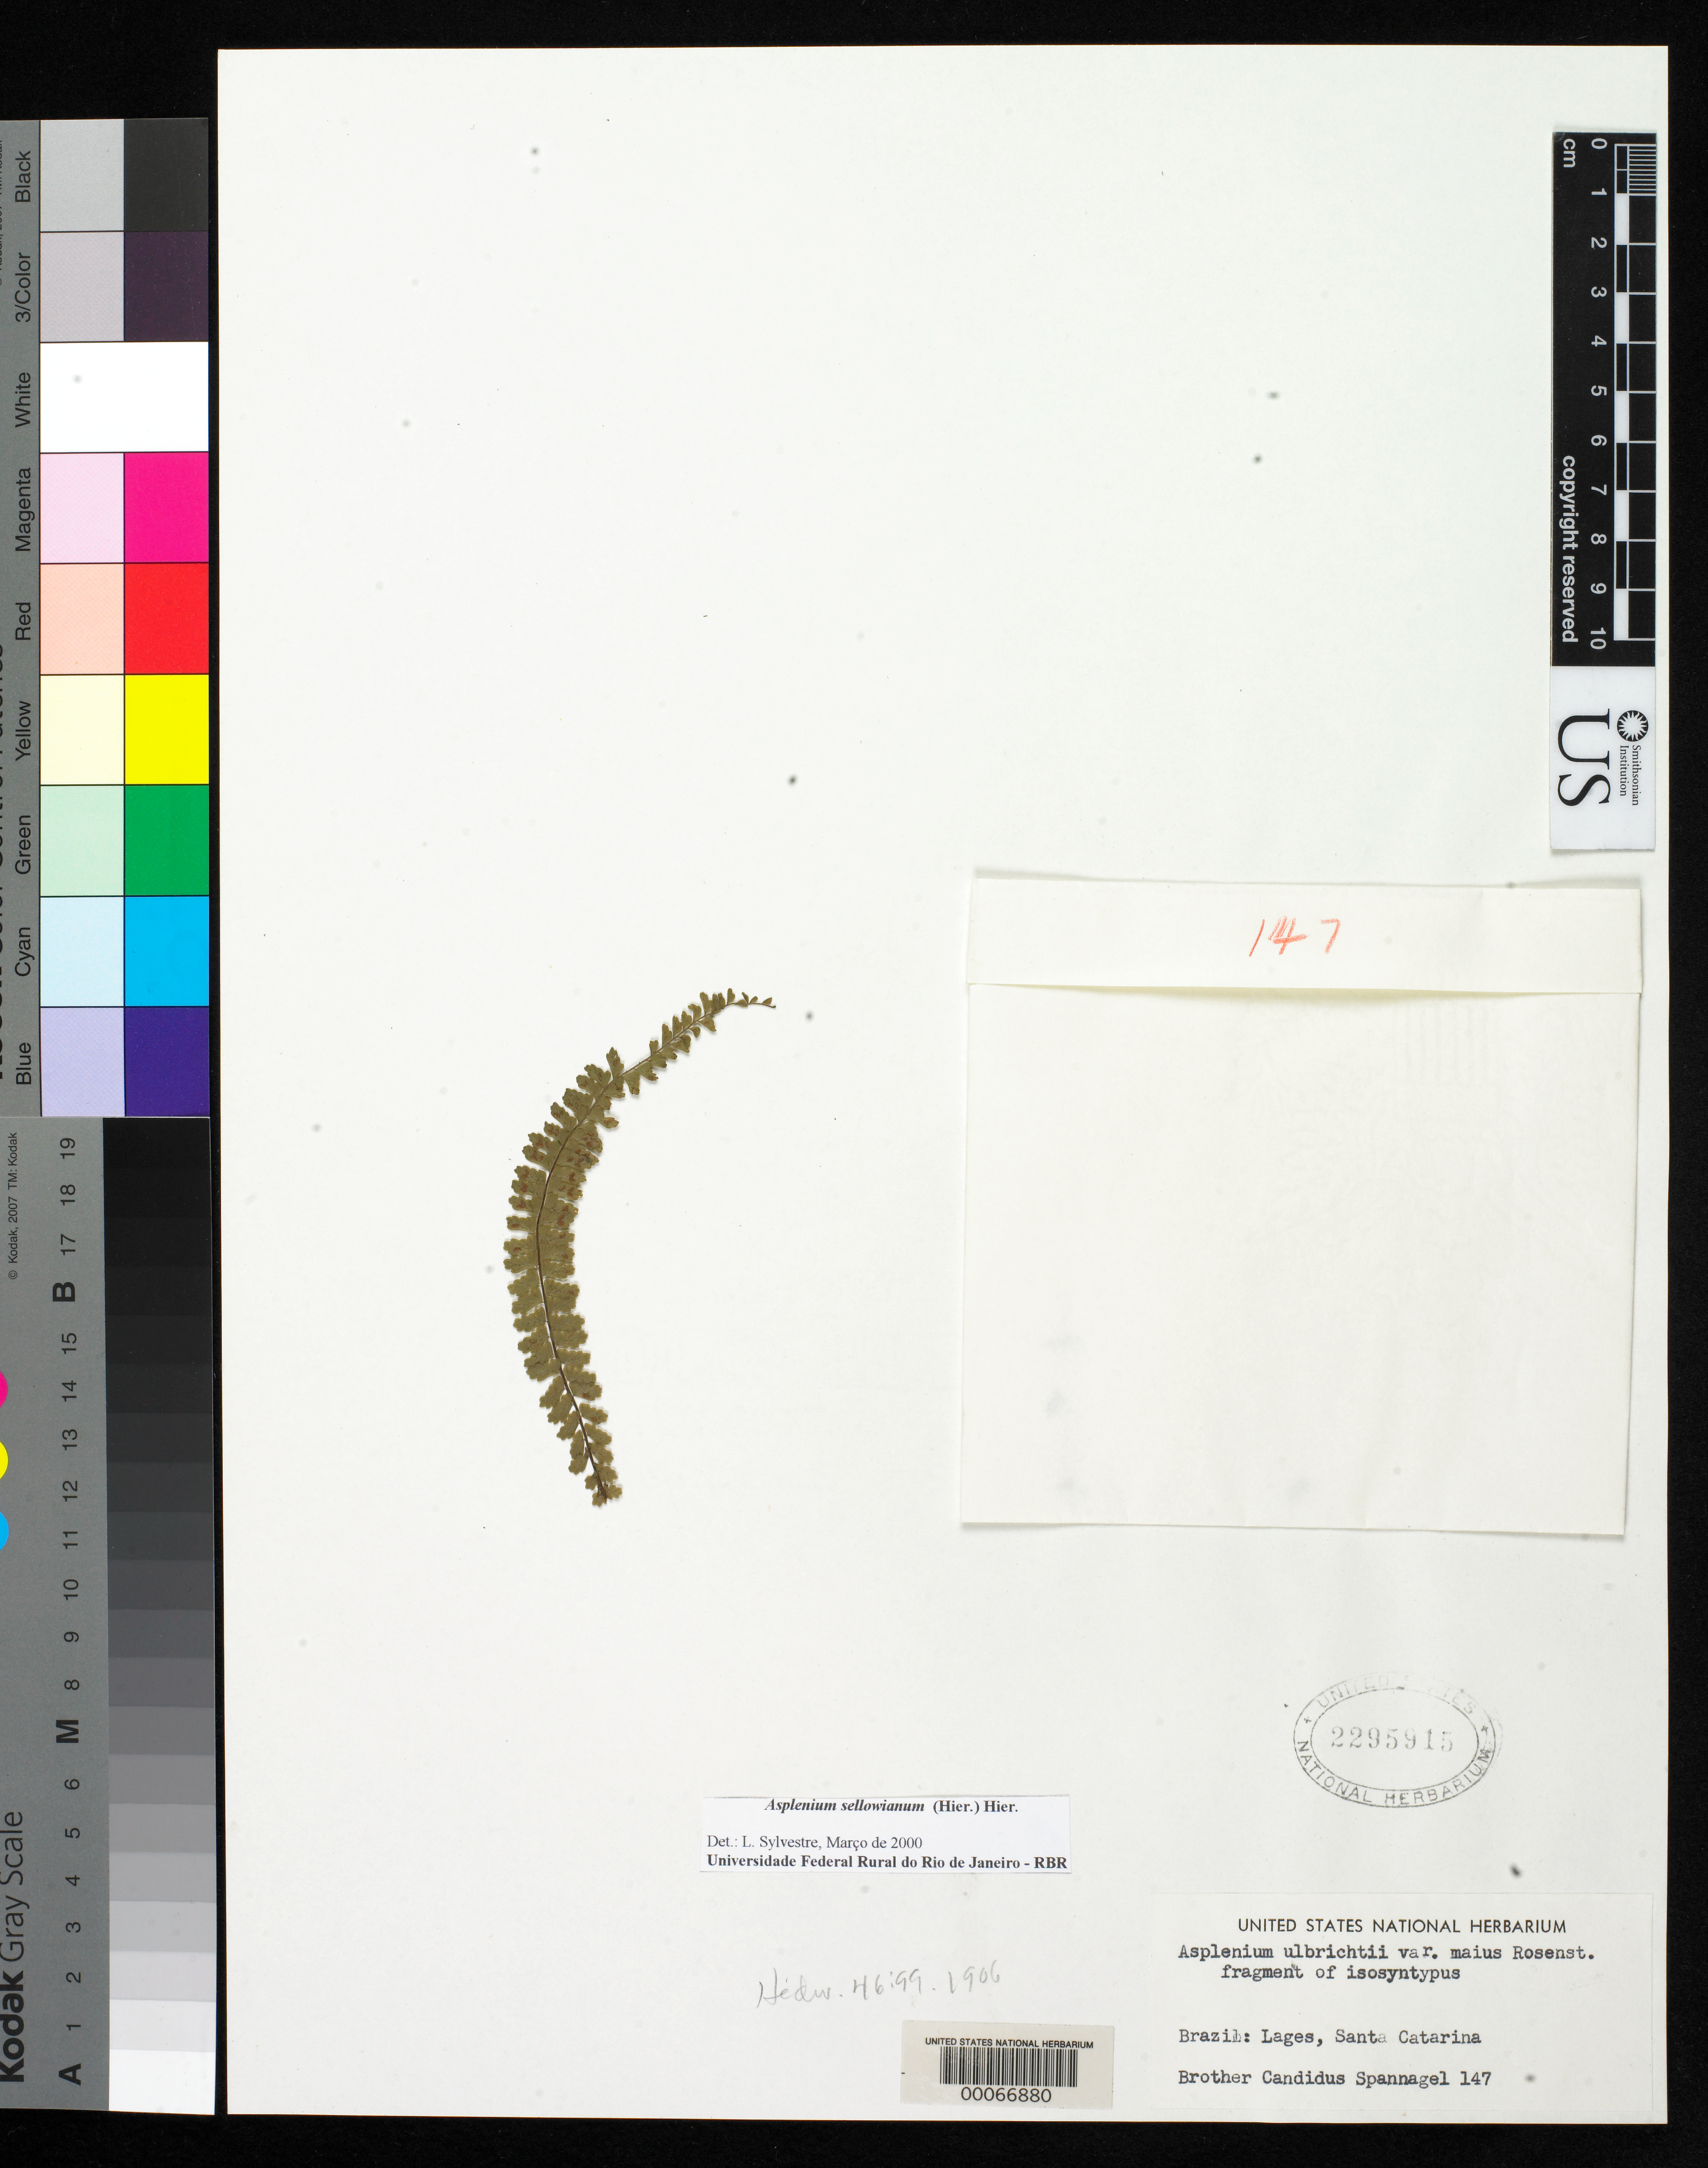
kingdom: Plantae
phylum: Tracheophyta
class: Polypodiopsida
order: Polypodiales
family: Aspleniaceae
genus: Asplenium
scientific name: Asplenium ulbrichtii var. maius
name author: Rosenst.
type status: Isosyntype Fragment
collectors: C. Spannagel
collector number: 147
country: Brazil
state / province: Santa Catarina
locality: Lages.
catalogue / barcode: US 2295915